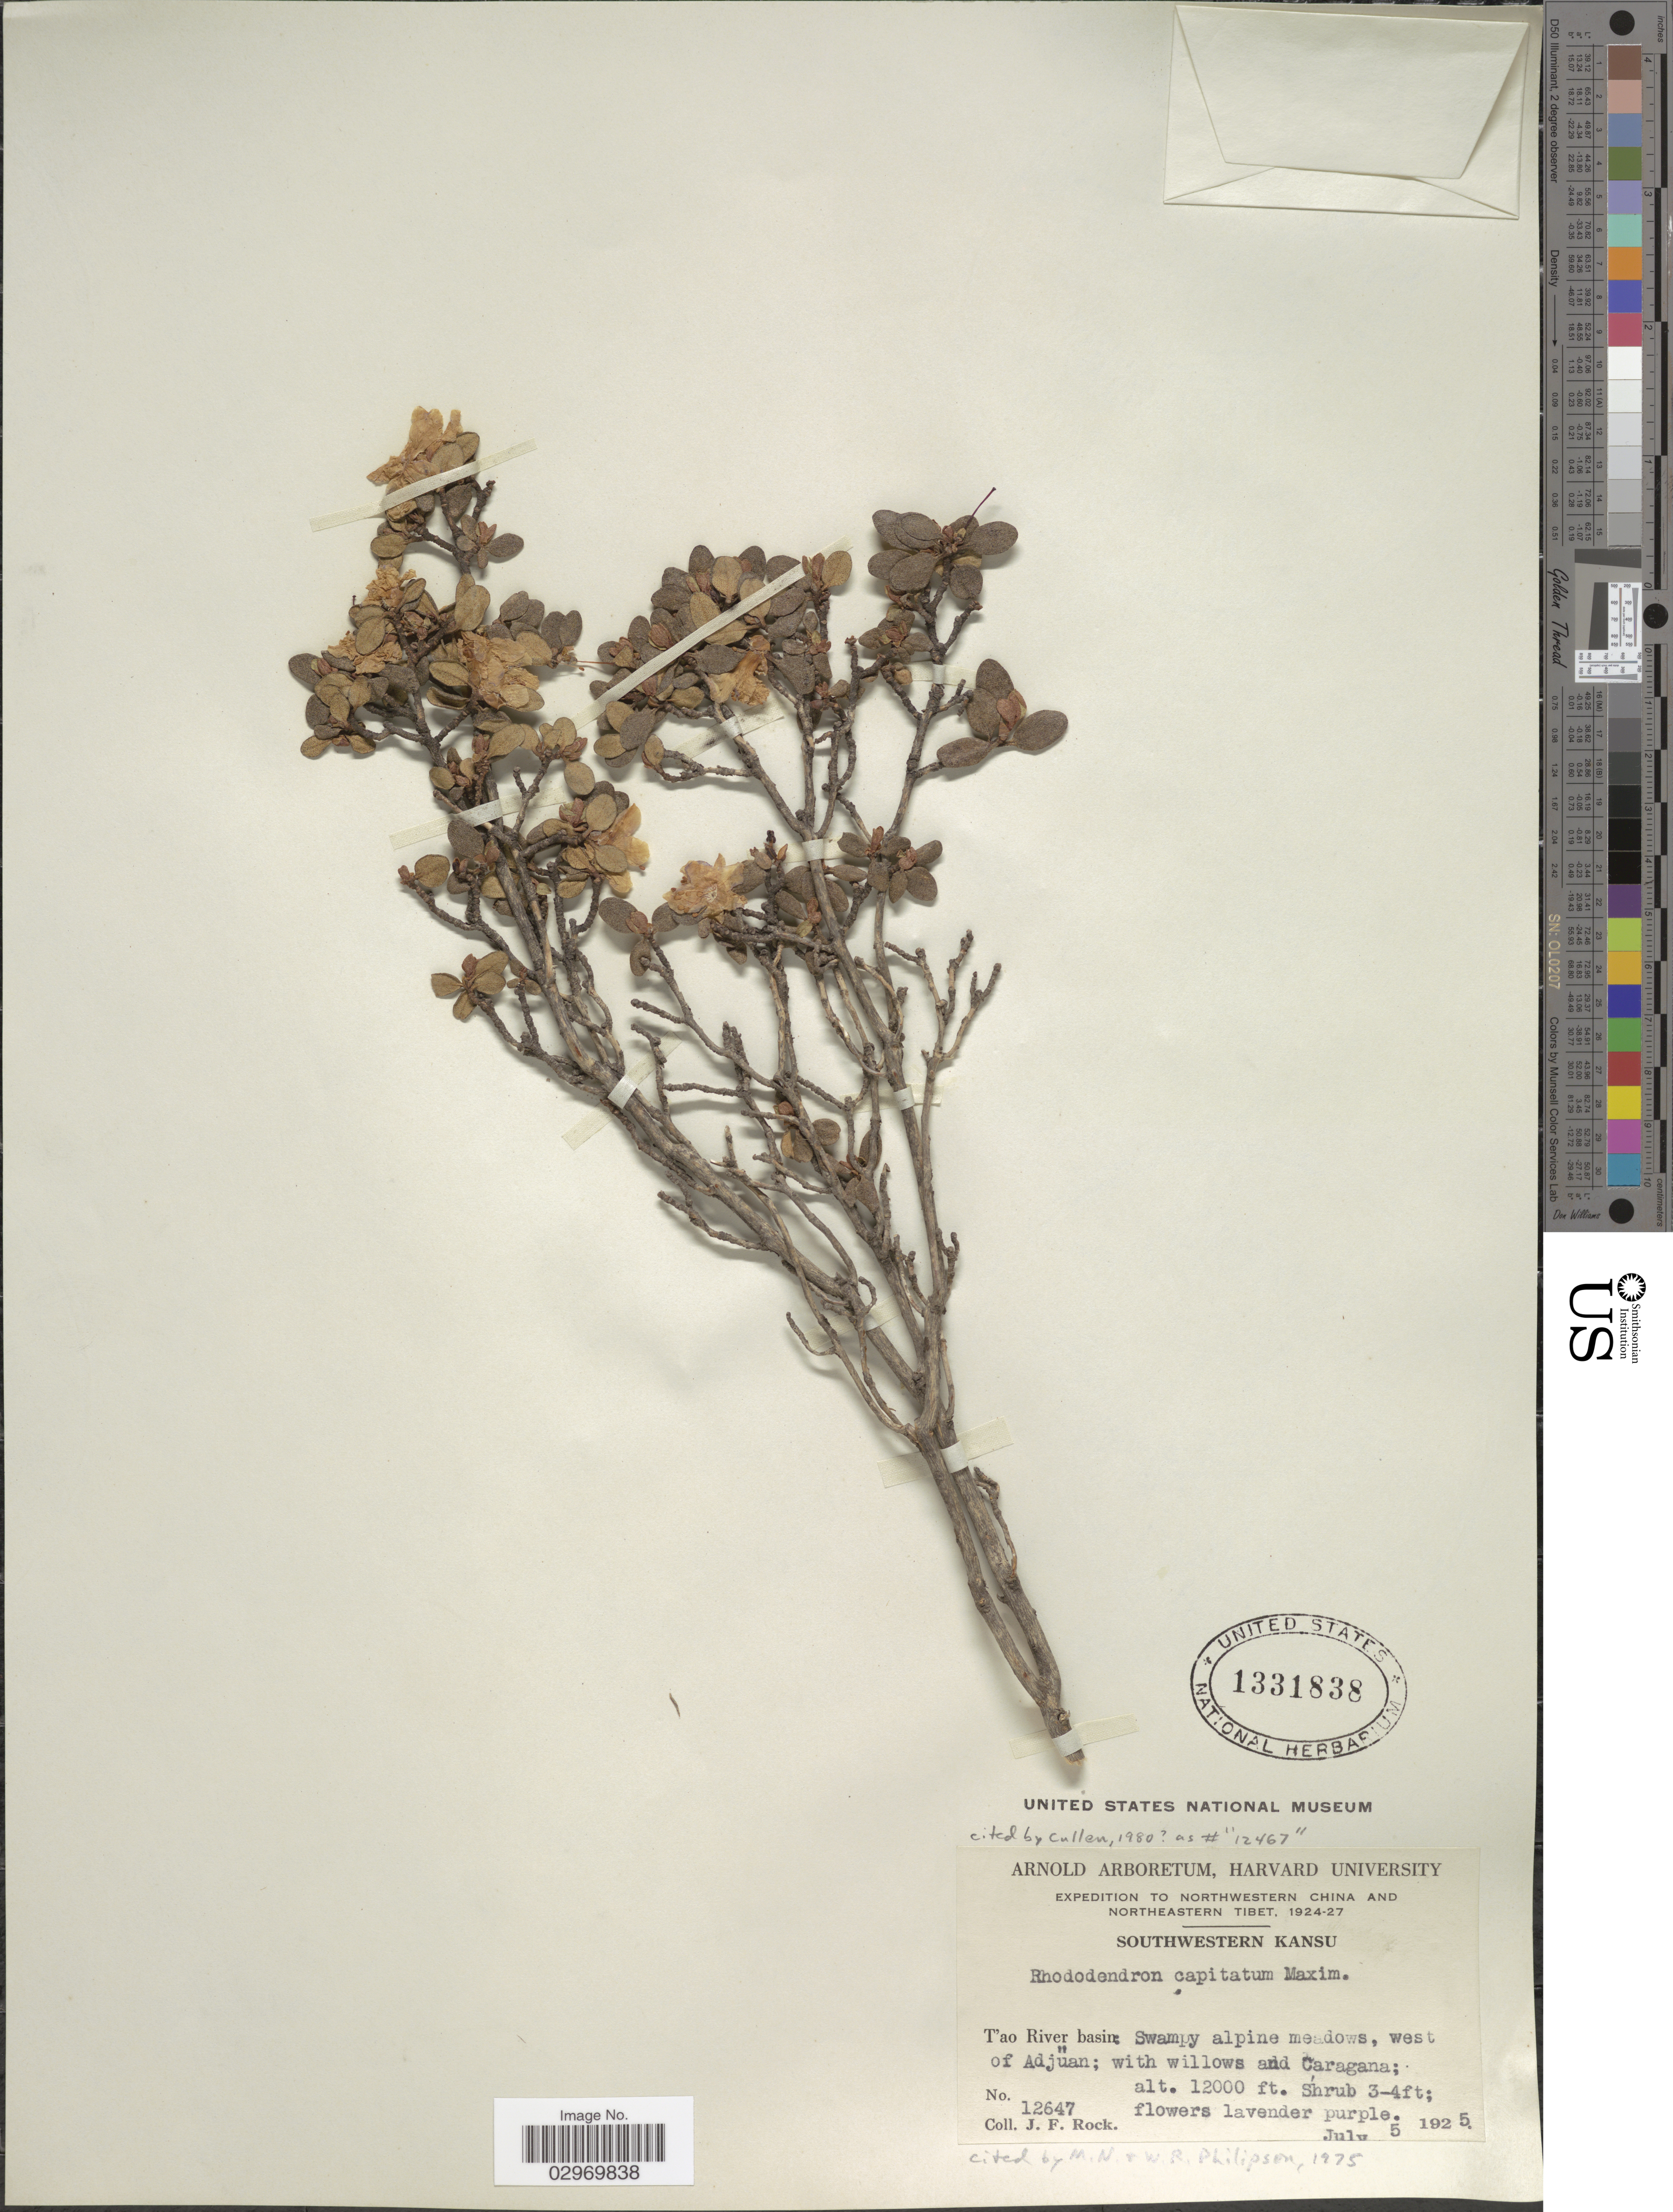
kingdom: Plantae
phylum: Tracheophyta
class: Magnoliopsida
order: Ericales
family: Ericaceae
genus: Rhododendron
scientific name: Rhododendron capitatum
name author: Maxim.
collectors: J. Rock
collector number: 12647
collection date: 1925-07-05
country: China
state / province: Gansu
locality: Northwestern China, Southwestern Kansu, T'ao River basin, west of Adjüan.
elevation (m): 3658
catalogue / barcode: US 1331838